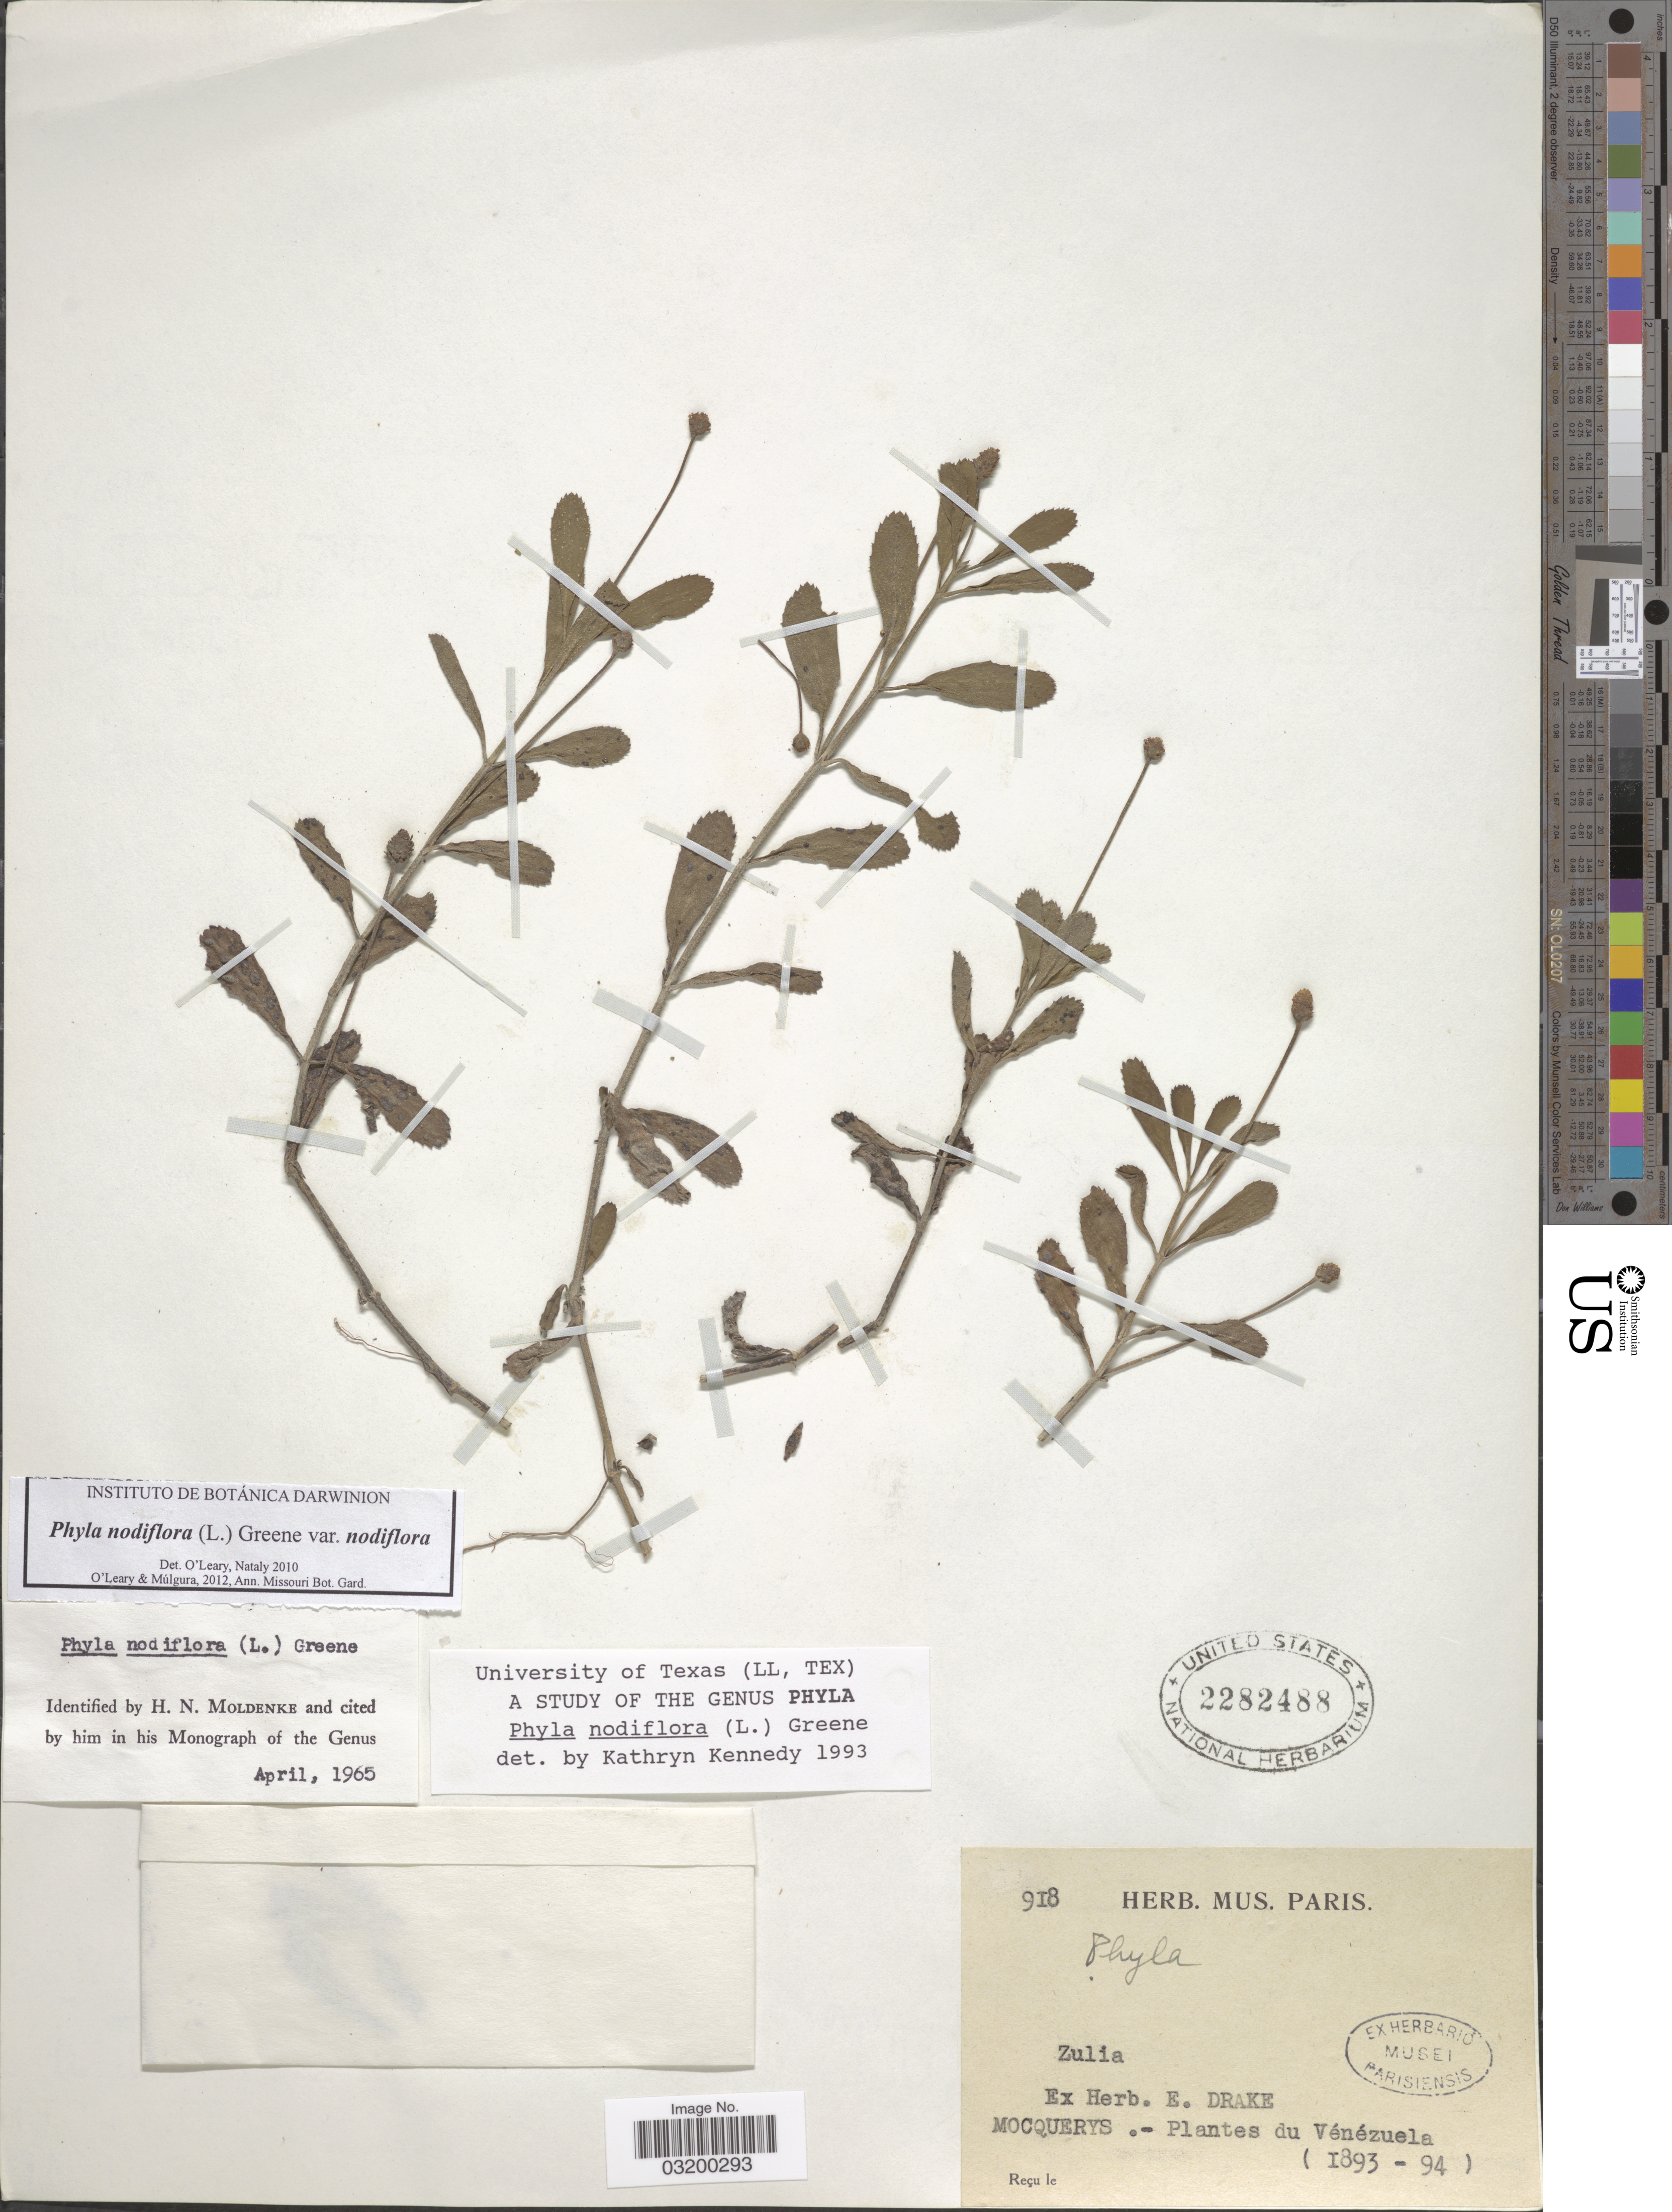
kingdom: Plantae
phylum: Tracheophyta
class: Magnoliopsida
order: Lamiales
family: Verbenaceae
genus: Phyla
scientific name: Phyla nodiflora var. nodiflora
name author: (L.) Greene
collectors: A. Mocquerys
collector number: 918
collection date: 1893/1894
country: Venezuela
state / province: Zulia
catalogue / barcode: US 2282488